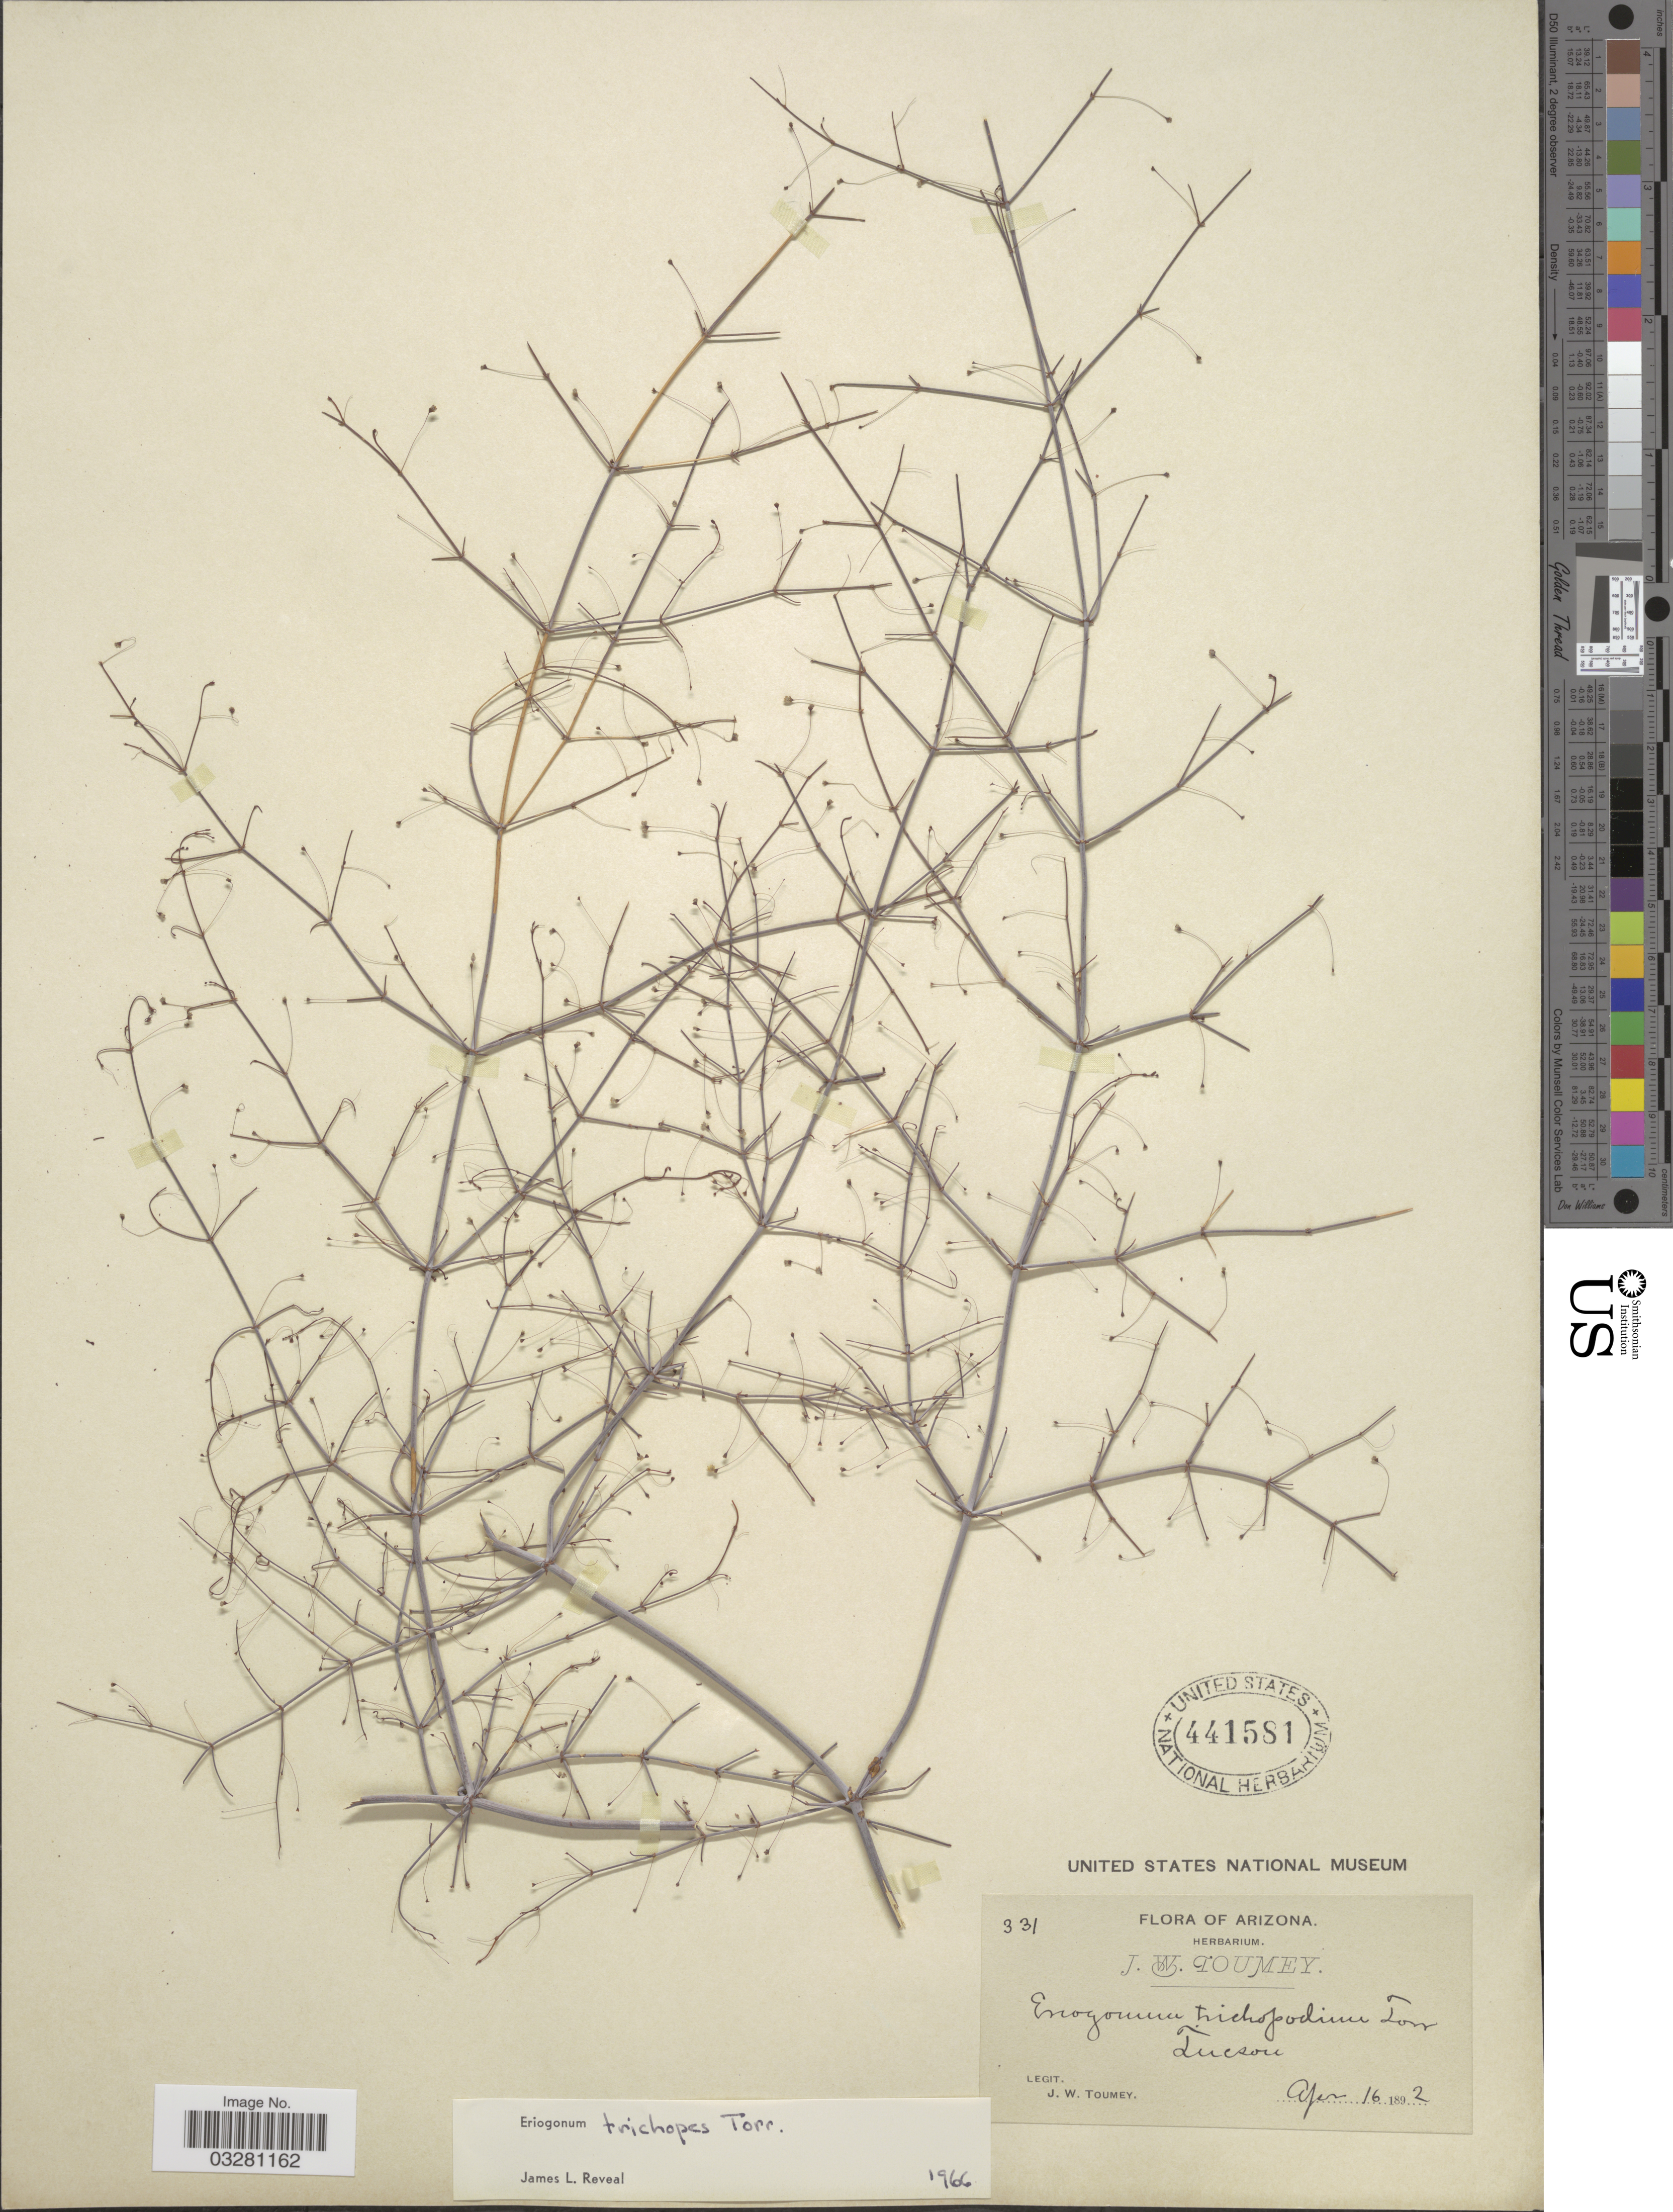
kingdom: Plantae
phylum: Tracheophyta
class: Magnoliopsida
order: Caryophyllales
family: Polygonaceae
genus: Eriogonum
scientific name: Eriogonum trichopes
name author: Torr.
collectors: J. W. Toumey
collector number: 331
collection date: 1892-04-16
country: United States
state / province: Arizona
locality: Tucson.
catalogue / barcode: US 441581